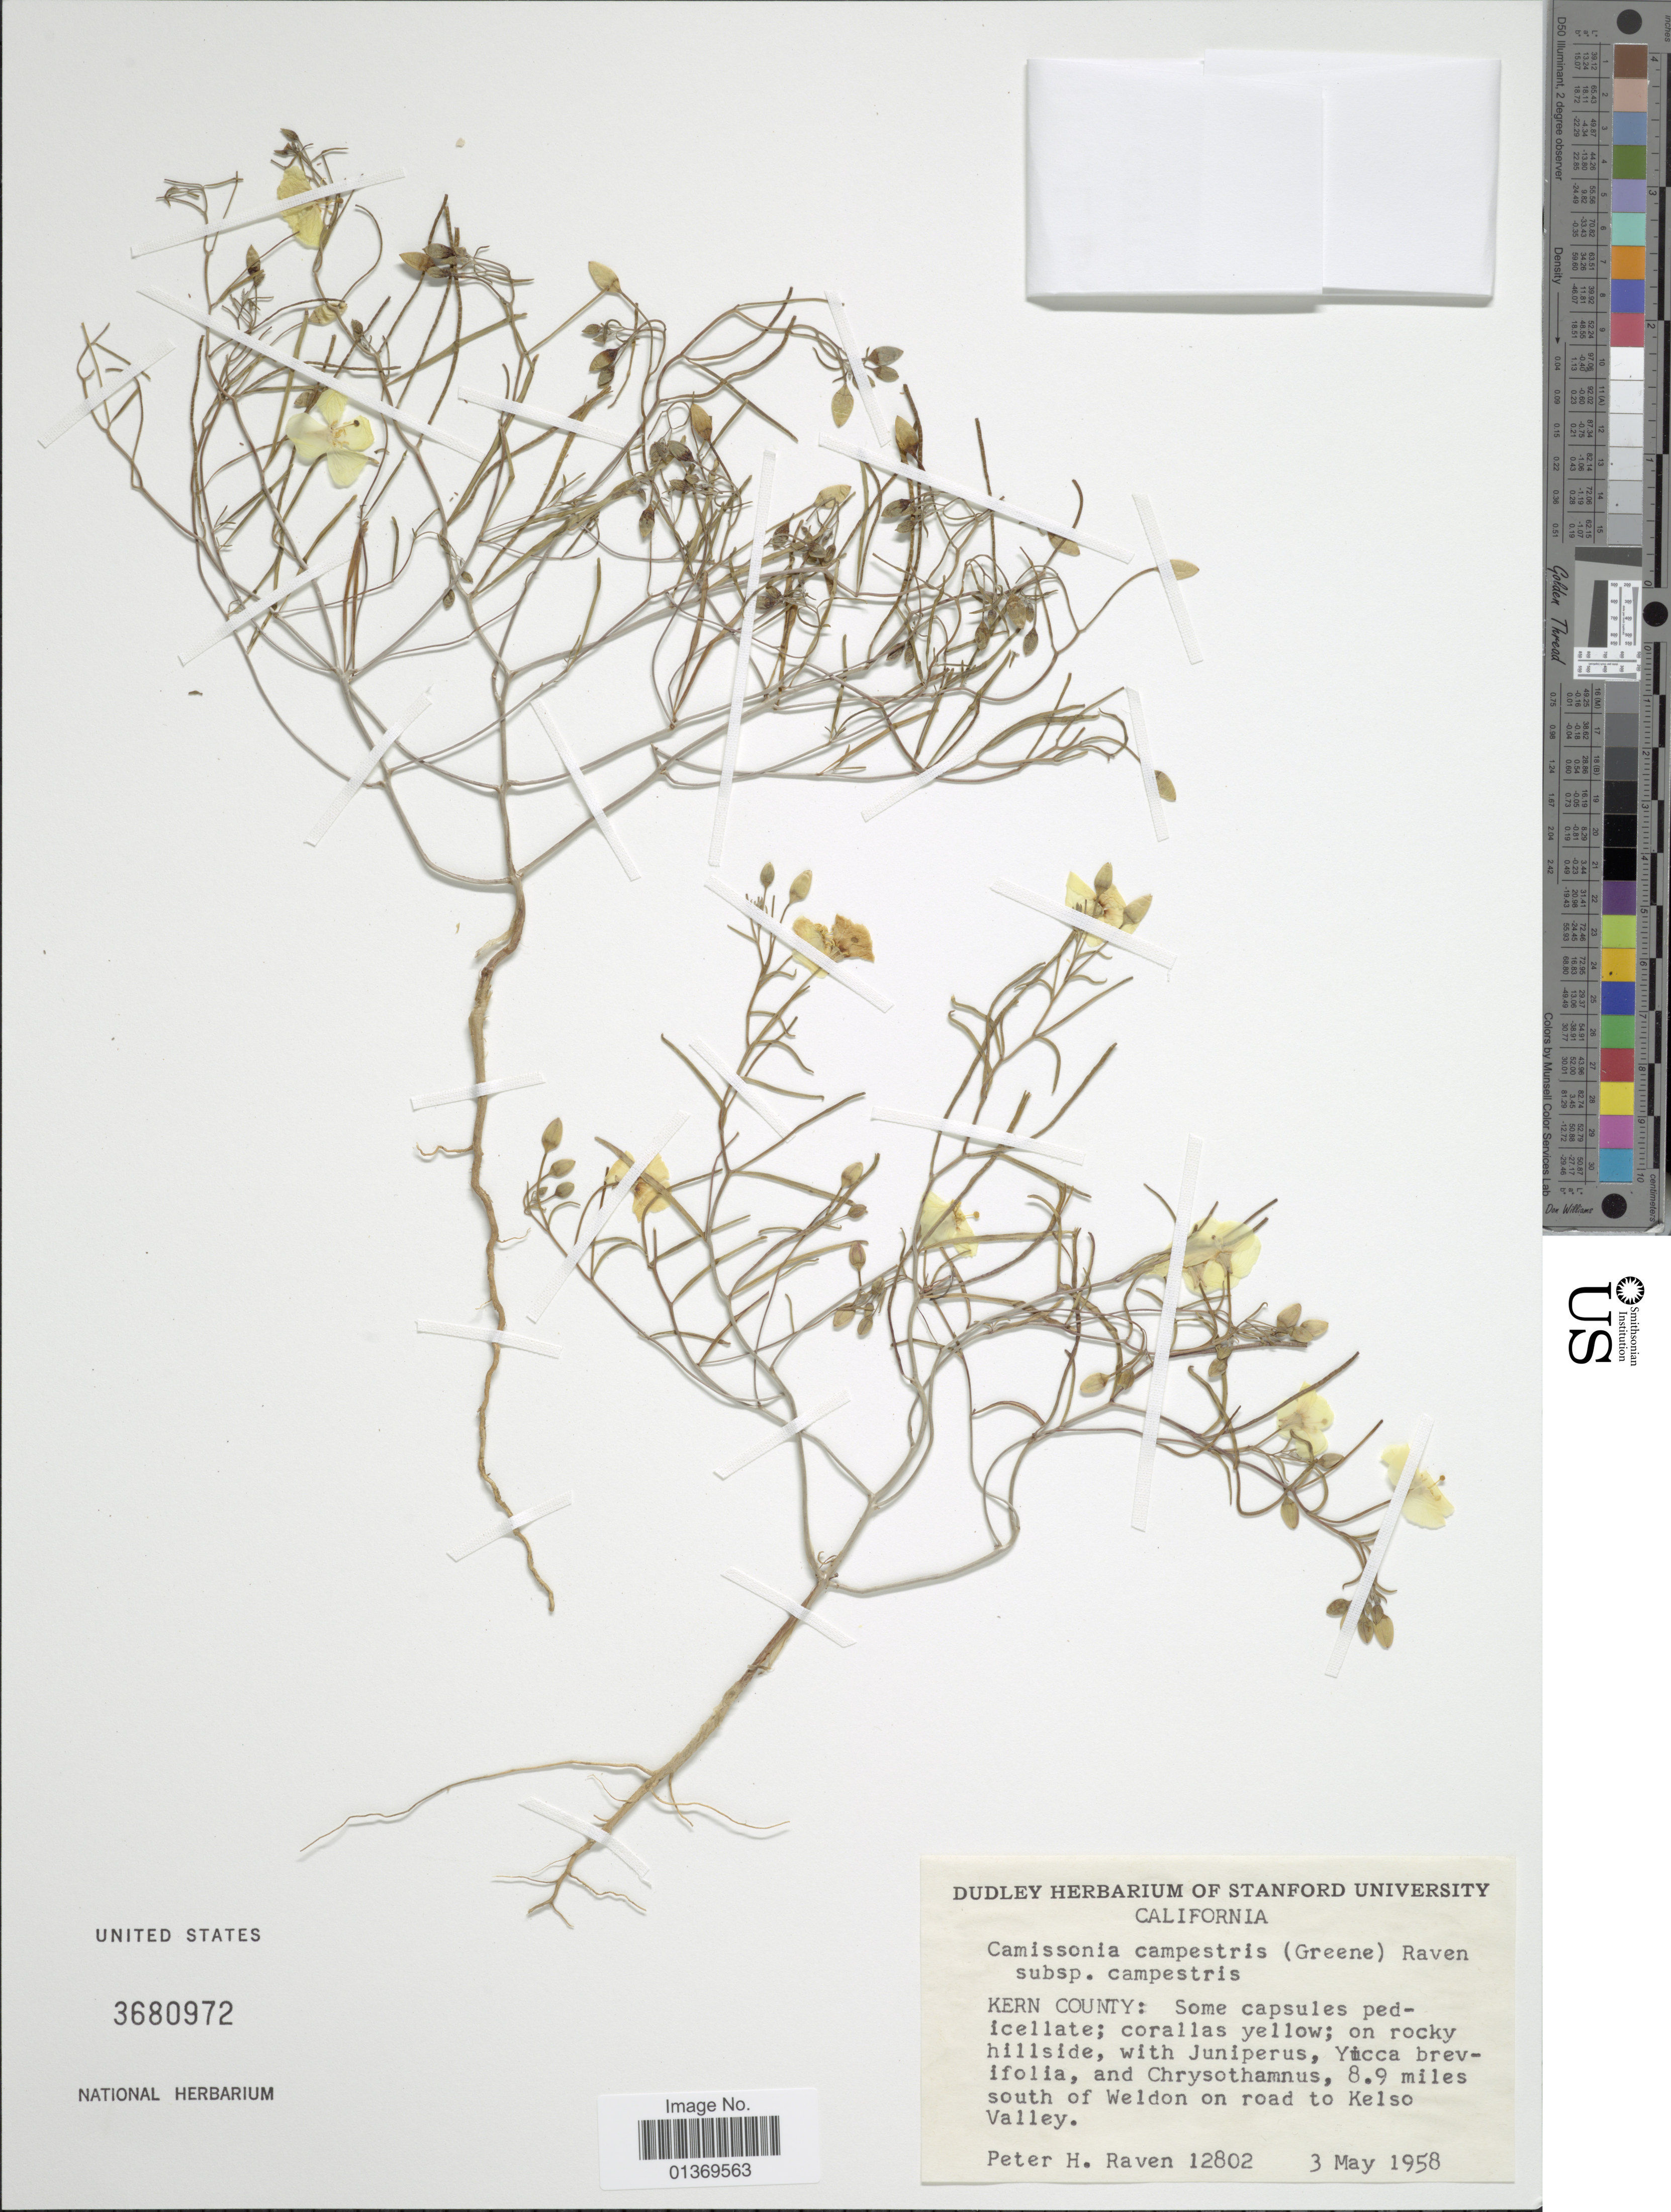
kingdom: Plantae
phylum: Tracheophyta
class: Magnoliopsida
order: Myrtales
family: Onagraceae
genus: Camissonia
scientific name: Camissonia campestris subsp. campestris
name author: (Greene) P.H. Raven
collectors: P. H. Raven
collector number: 12802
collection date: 1958-05-03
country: United States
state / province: California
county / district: Kern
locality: Kern County, 8.9 miles south of Weldon on road to Kelso Valley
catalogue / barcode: US 3680972